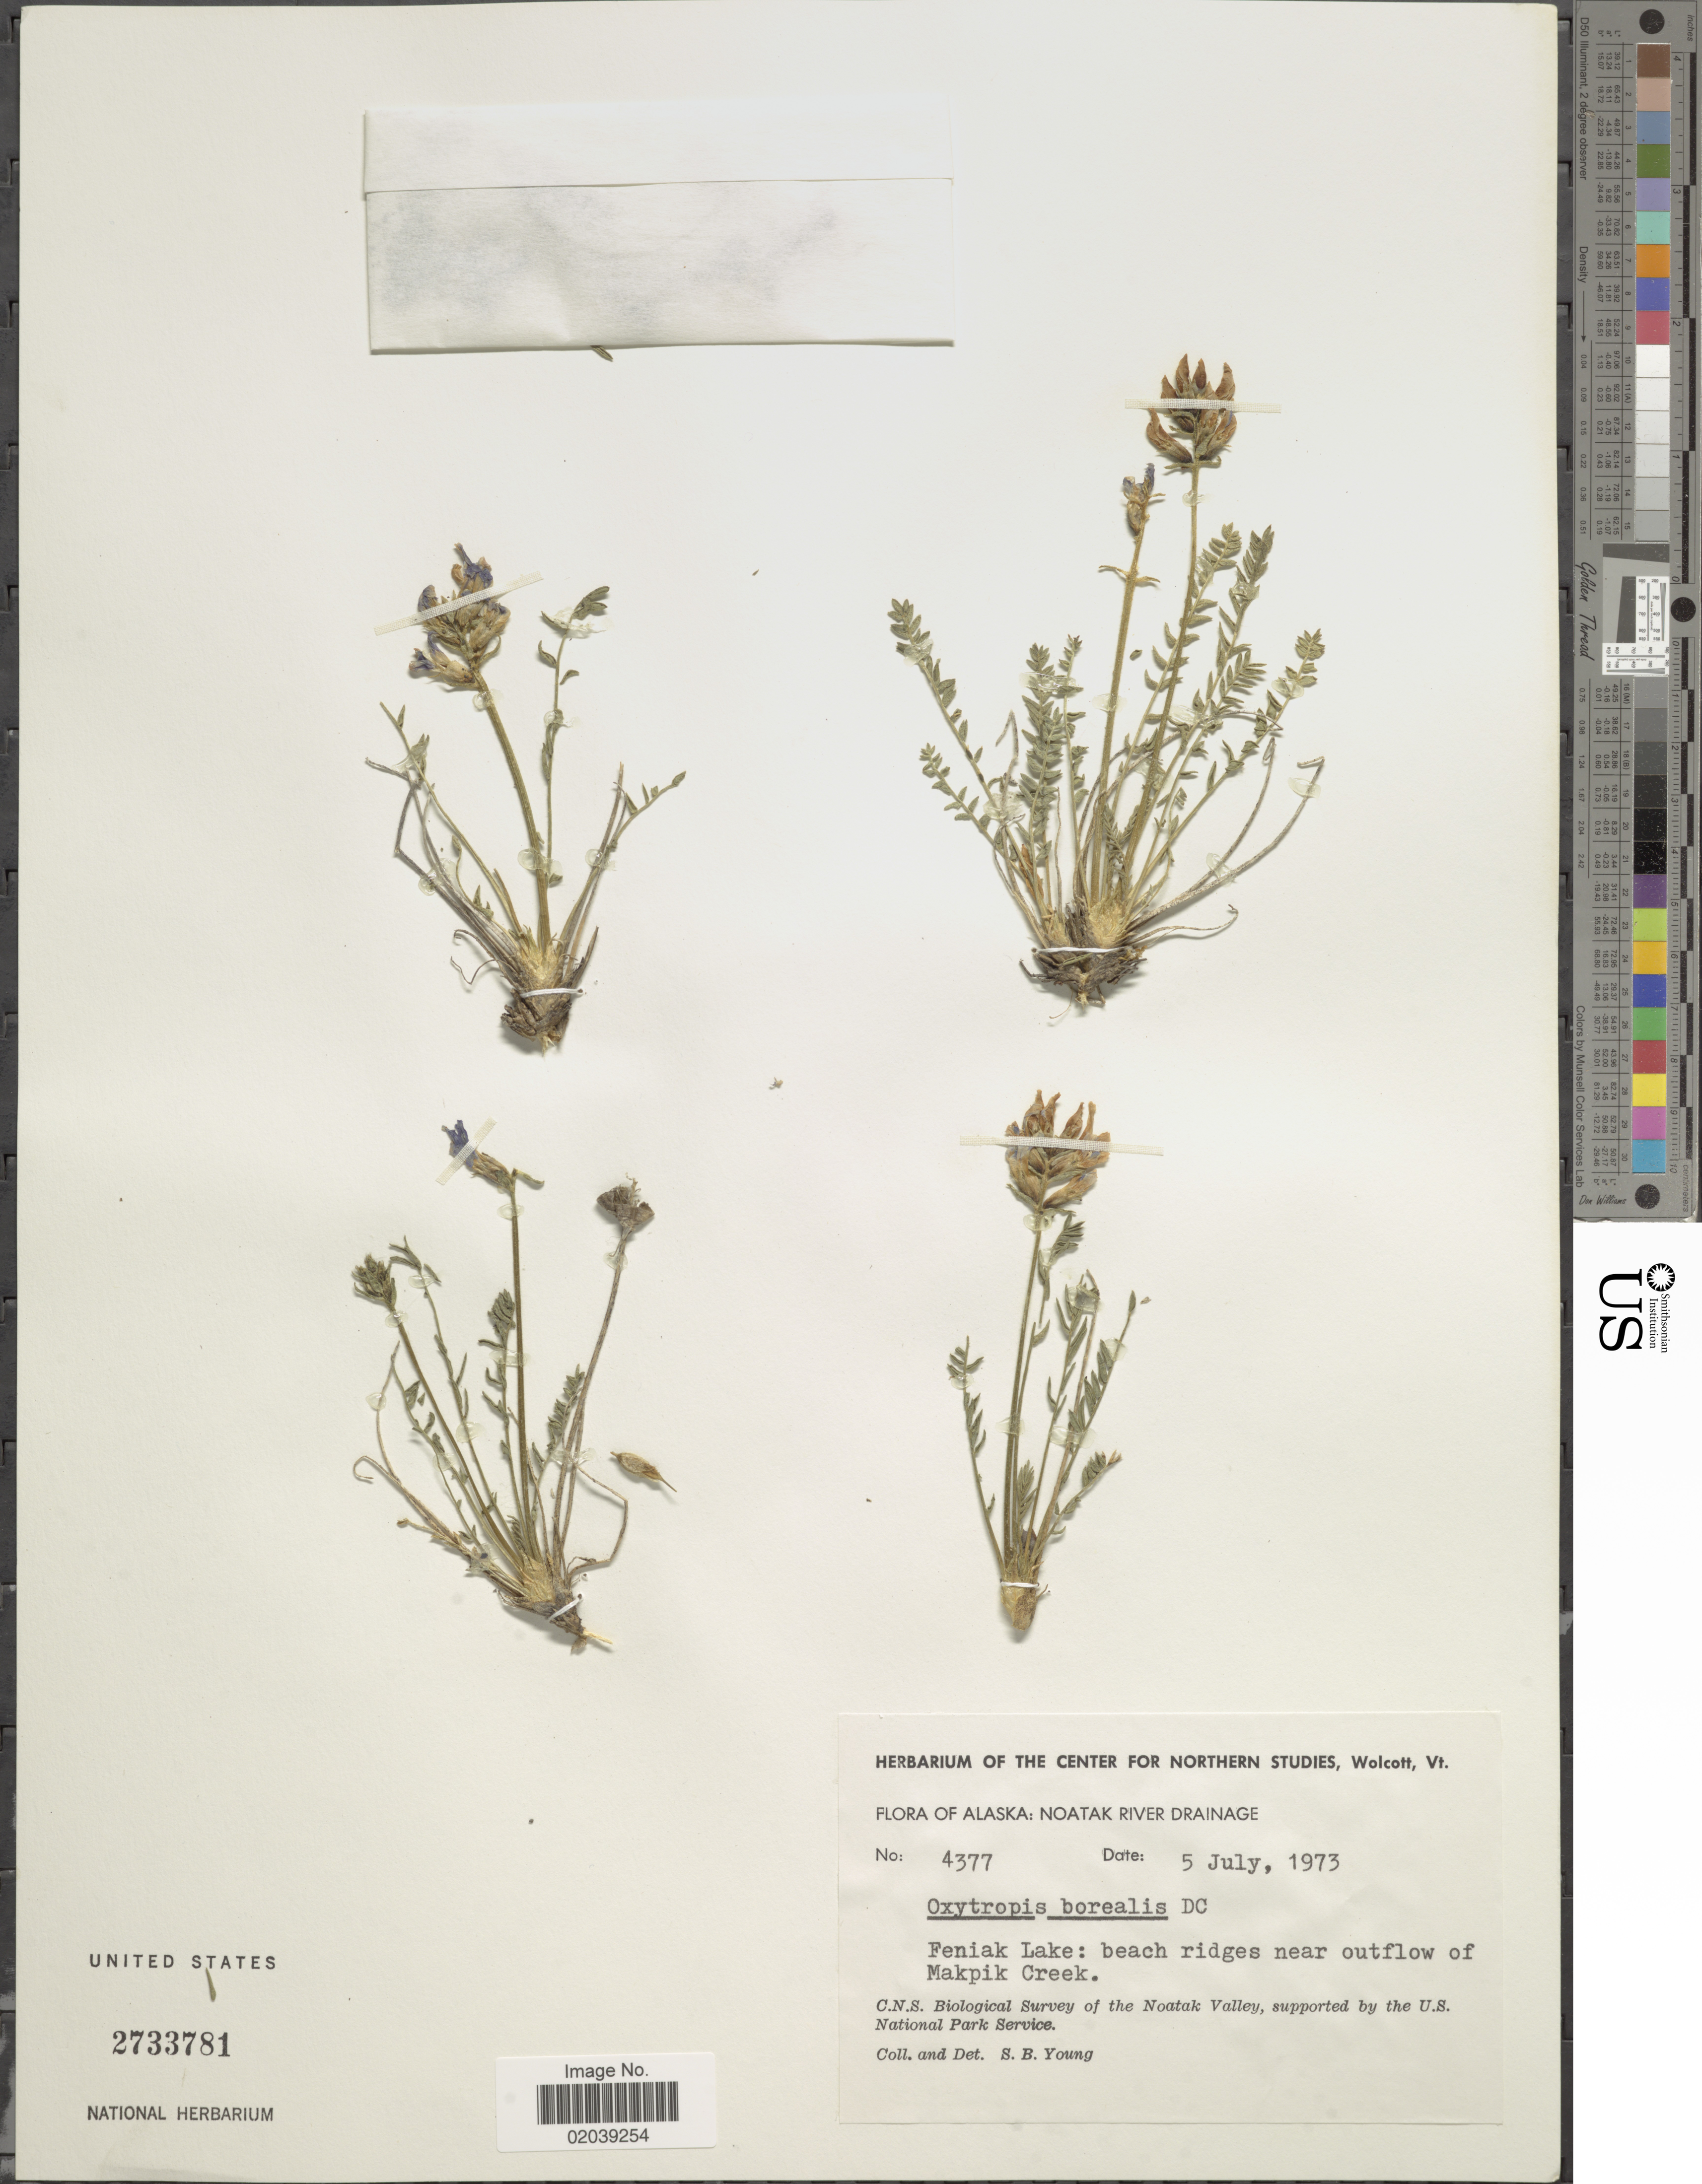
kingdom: Plantae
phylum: Tracheophyta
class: Magnoliopsida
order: Fabales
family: Fabaceae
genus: Oxytropis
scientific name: Oxytropis borealis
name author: DC.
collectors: S. Young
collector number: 4377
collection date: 1973-07-05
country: United States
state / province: Alaska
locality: Noatak River Drainage. Feniak Lake: beach ridges near outflow of Makpik Creek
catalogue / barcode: US 2733781